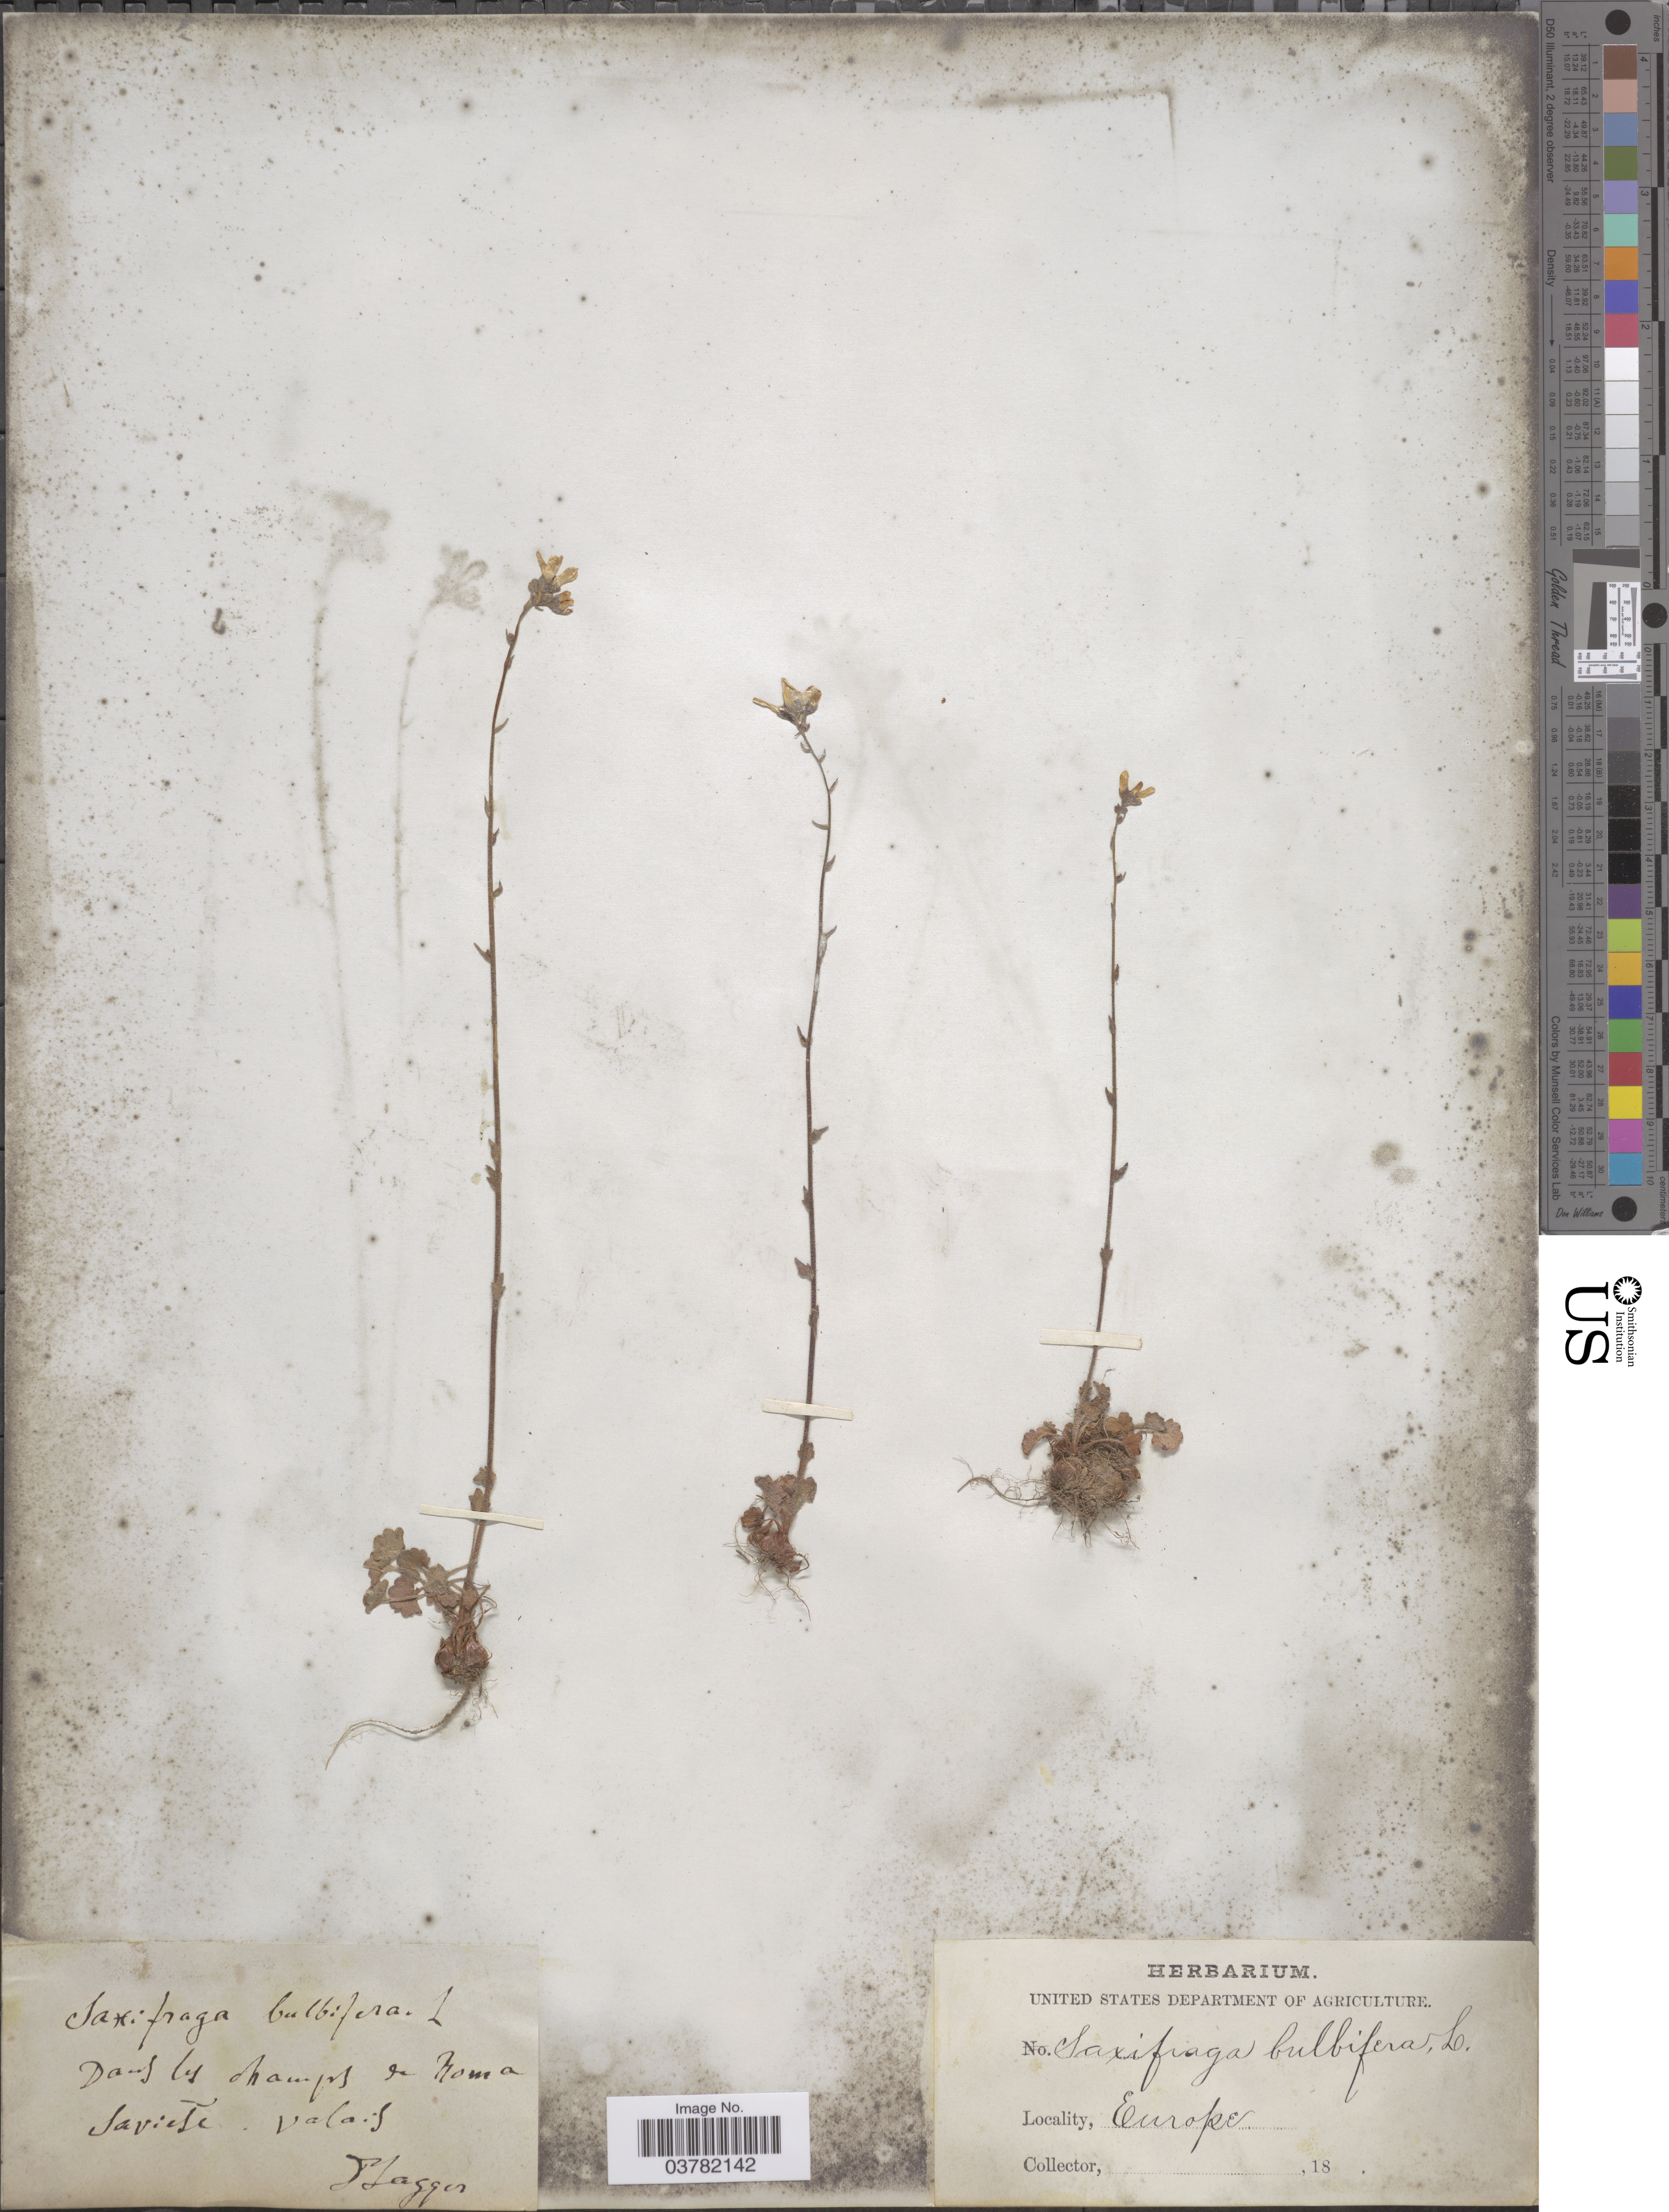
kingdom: Plantae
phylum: Tracheophyta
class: Magnoliopsida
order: Saxifragales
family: Saxifragaceae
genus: Saxifraga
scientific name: Saxifraga bulbifera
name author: L.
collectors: D. Lagger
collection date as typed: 18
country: Switzerland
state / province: Valais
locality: Dans les champs de Noma Savièse.